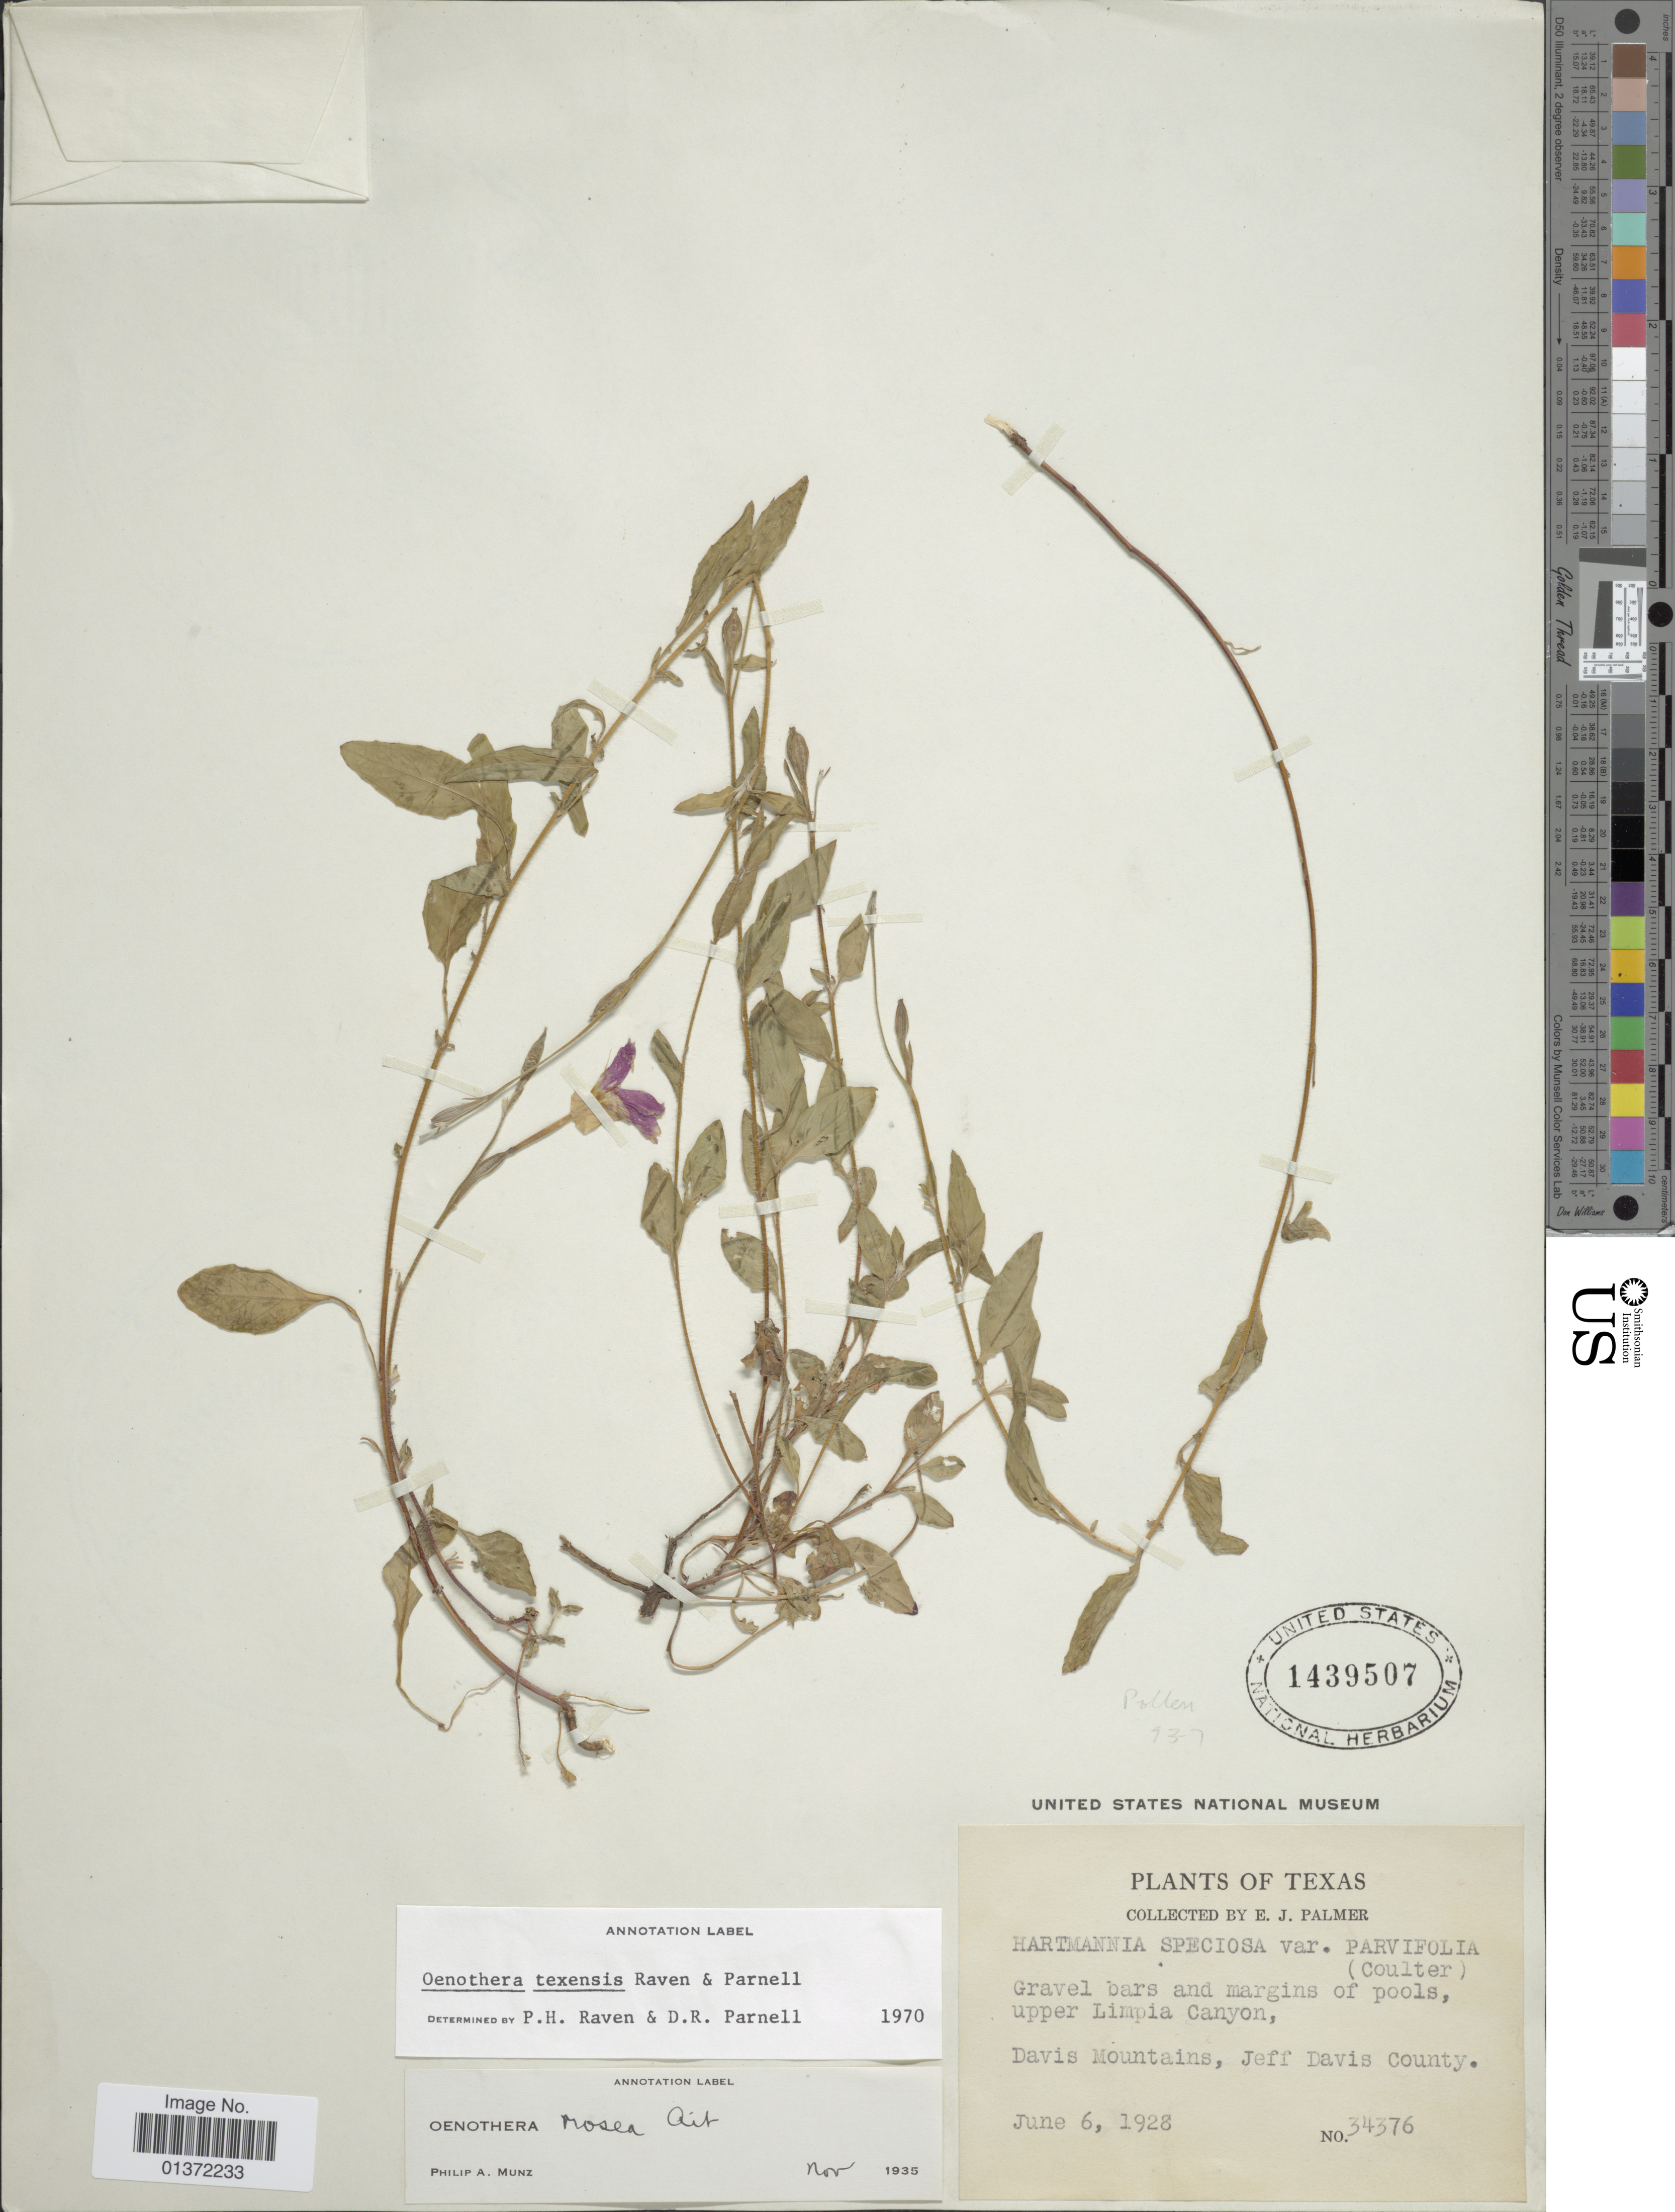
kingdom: Plantae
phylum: Tracheophyta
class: Magnoliopsida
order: Myrtales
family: Onagraceae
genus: Oenothera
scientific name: Oenothera texensis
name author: P.H. Raven & D.R. Parn.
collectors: E. J. Palmer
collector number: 34376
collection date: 1928-06-06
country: United States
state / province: Texas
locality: Upper Limpia Canyon, Davis Mountains, Jef Davis County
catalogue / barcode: US 1439507